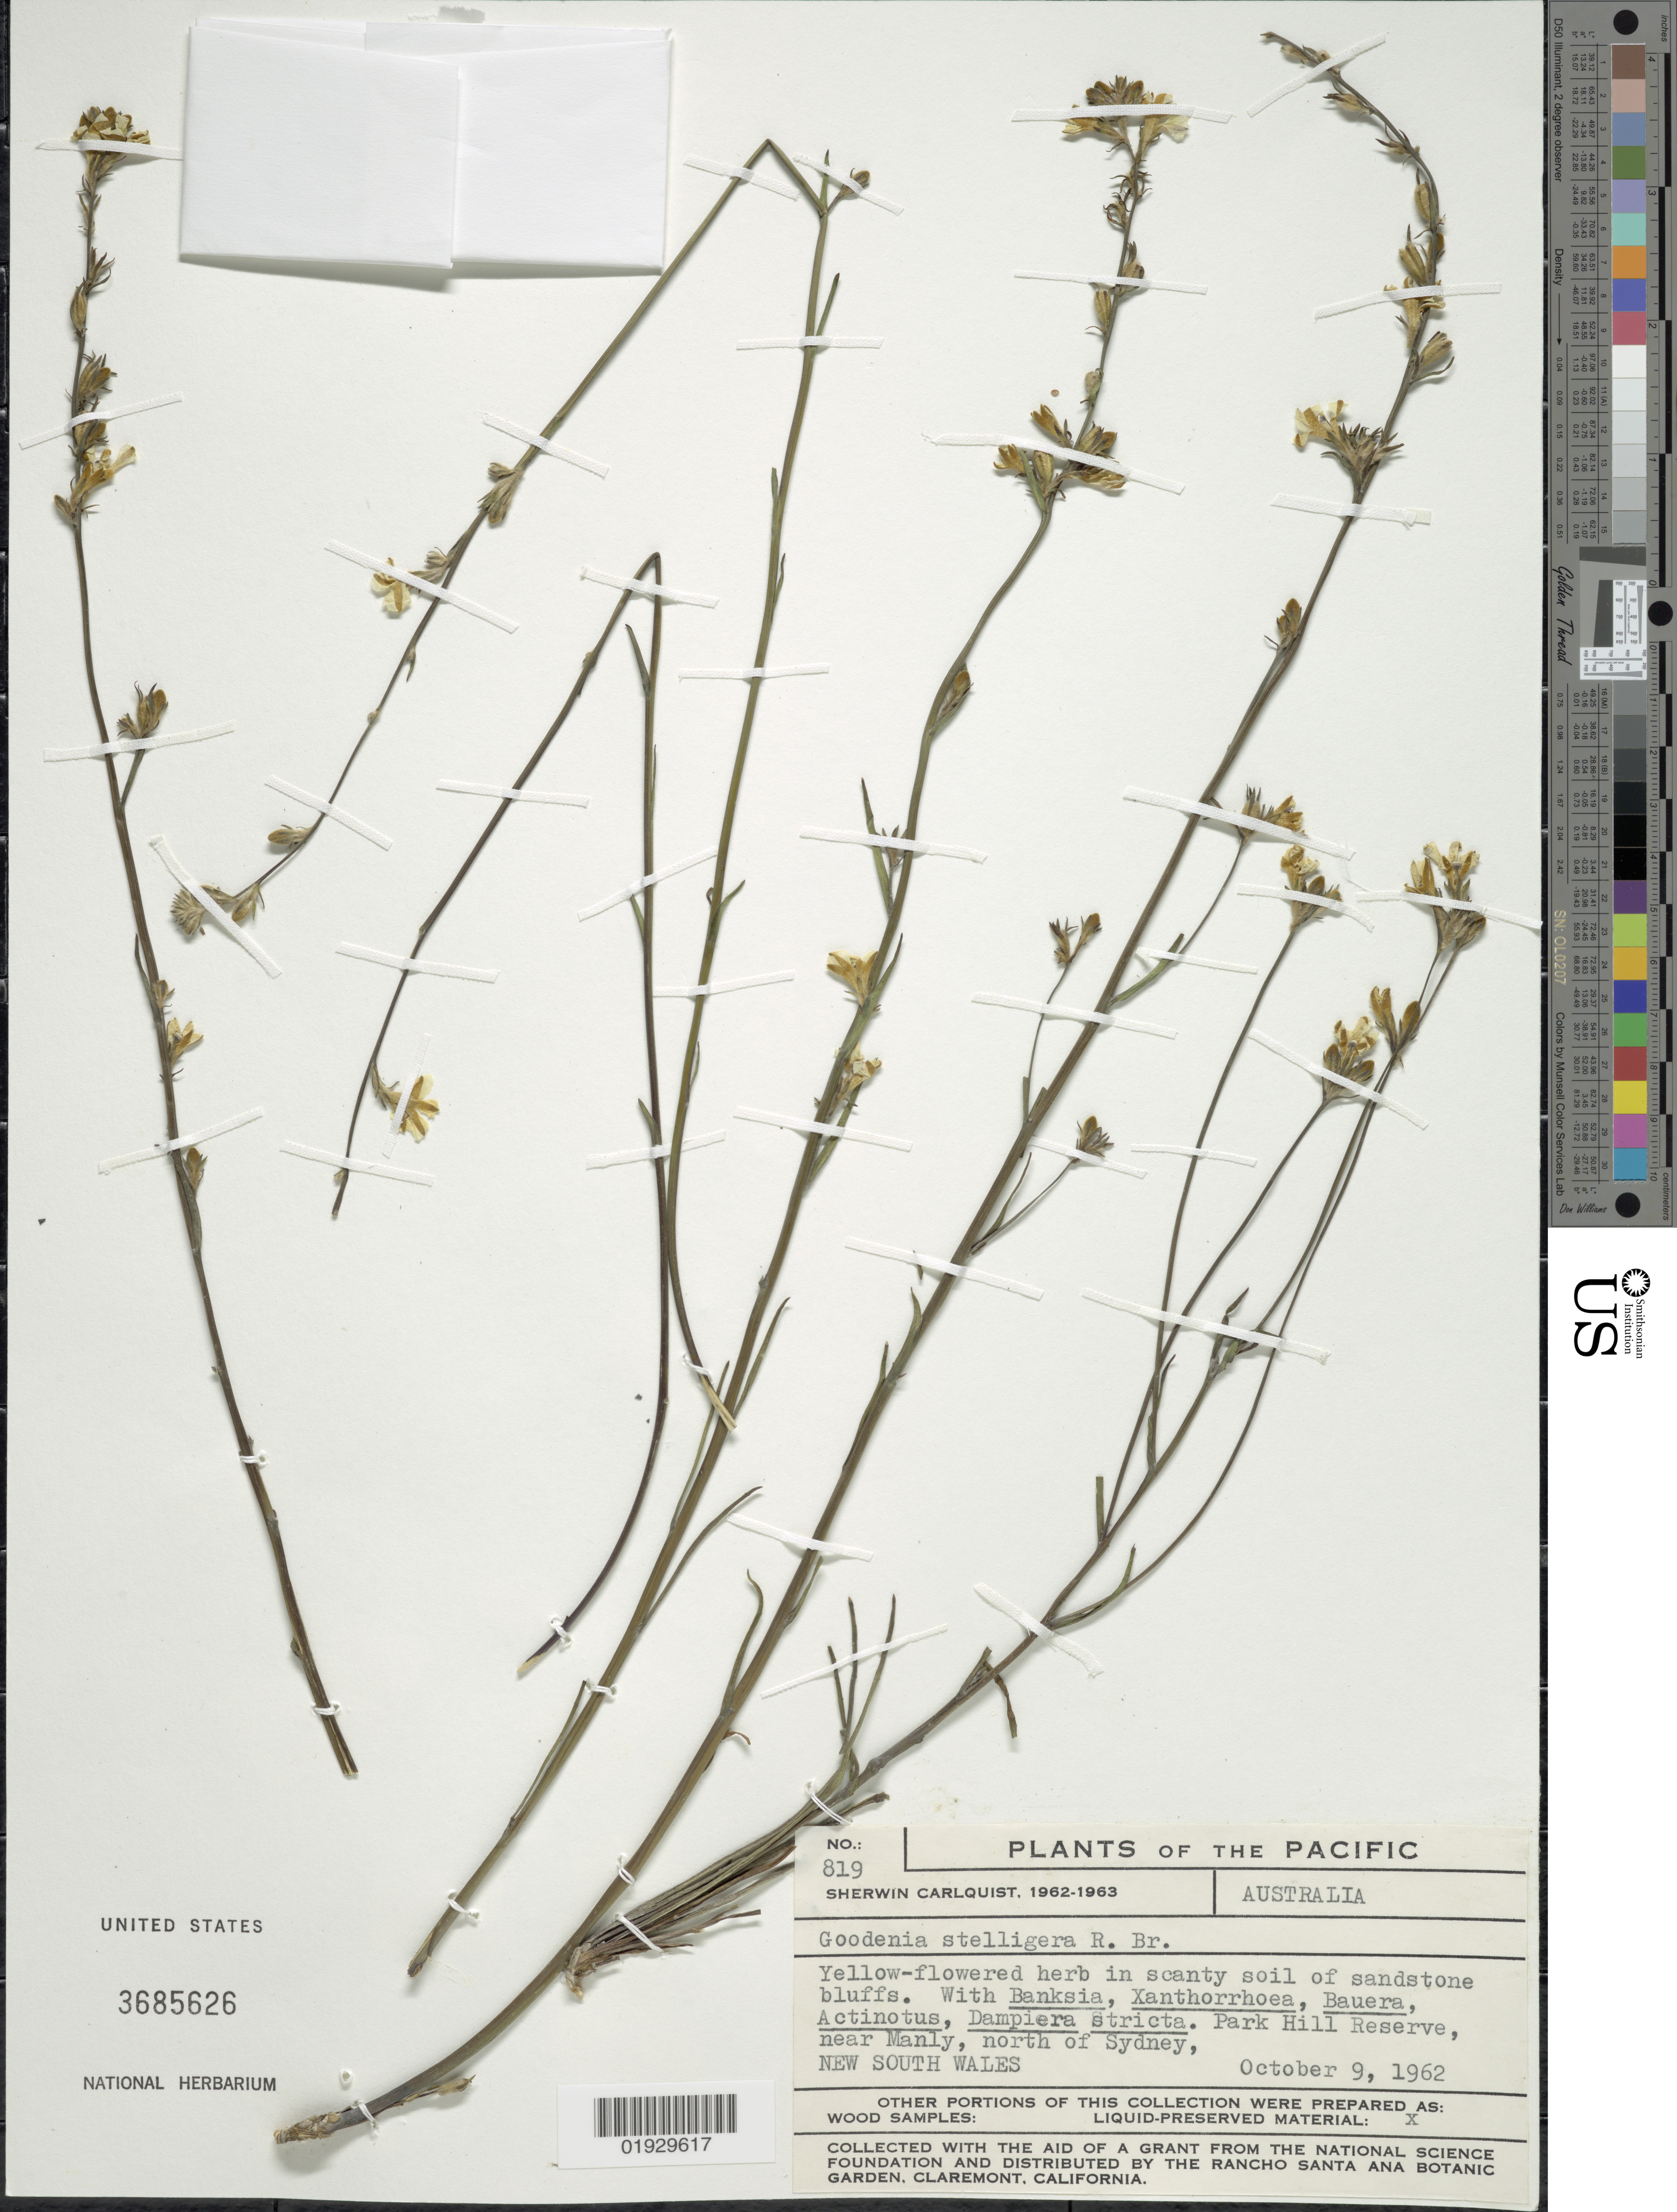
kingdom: Plantae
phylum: Tracheophyta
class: Magnoliopsida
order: Asterales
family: Goodeniaceae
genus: Goodenia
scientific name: Goodenia stelligera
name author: R. Br.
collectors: S. Carlquist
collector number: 819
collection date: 1962-10-09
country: Australia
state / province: New South Wales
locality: Pacific. Park Hill Reserve, near Manly, north of Sydney.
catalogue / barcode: US 3685626